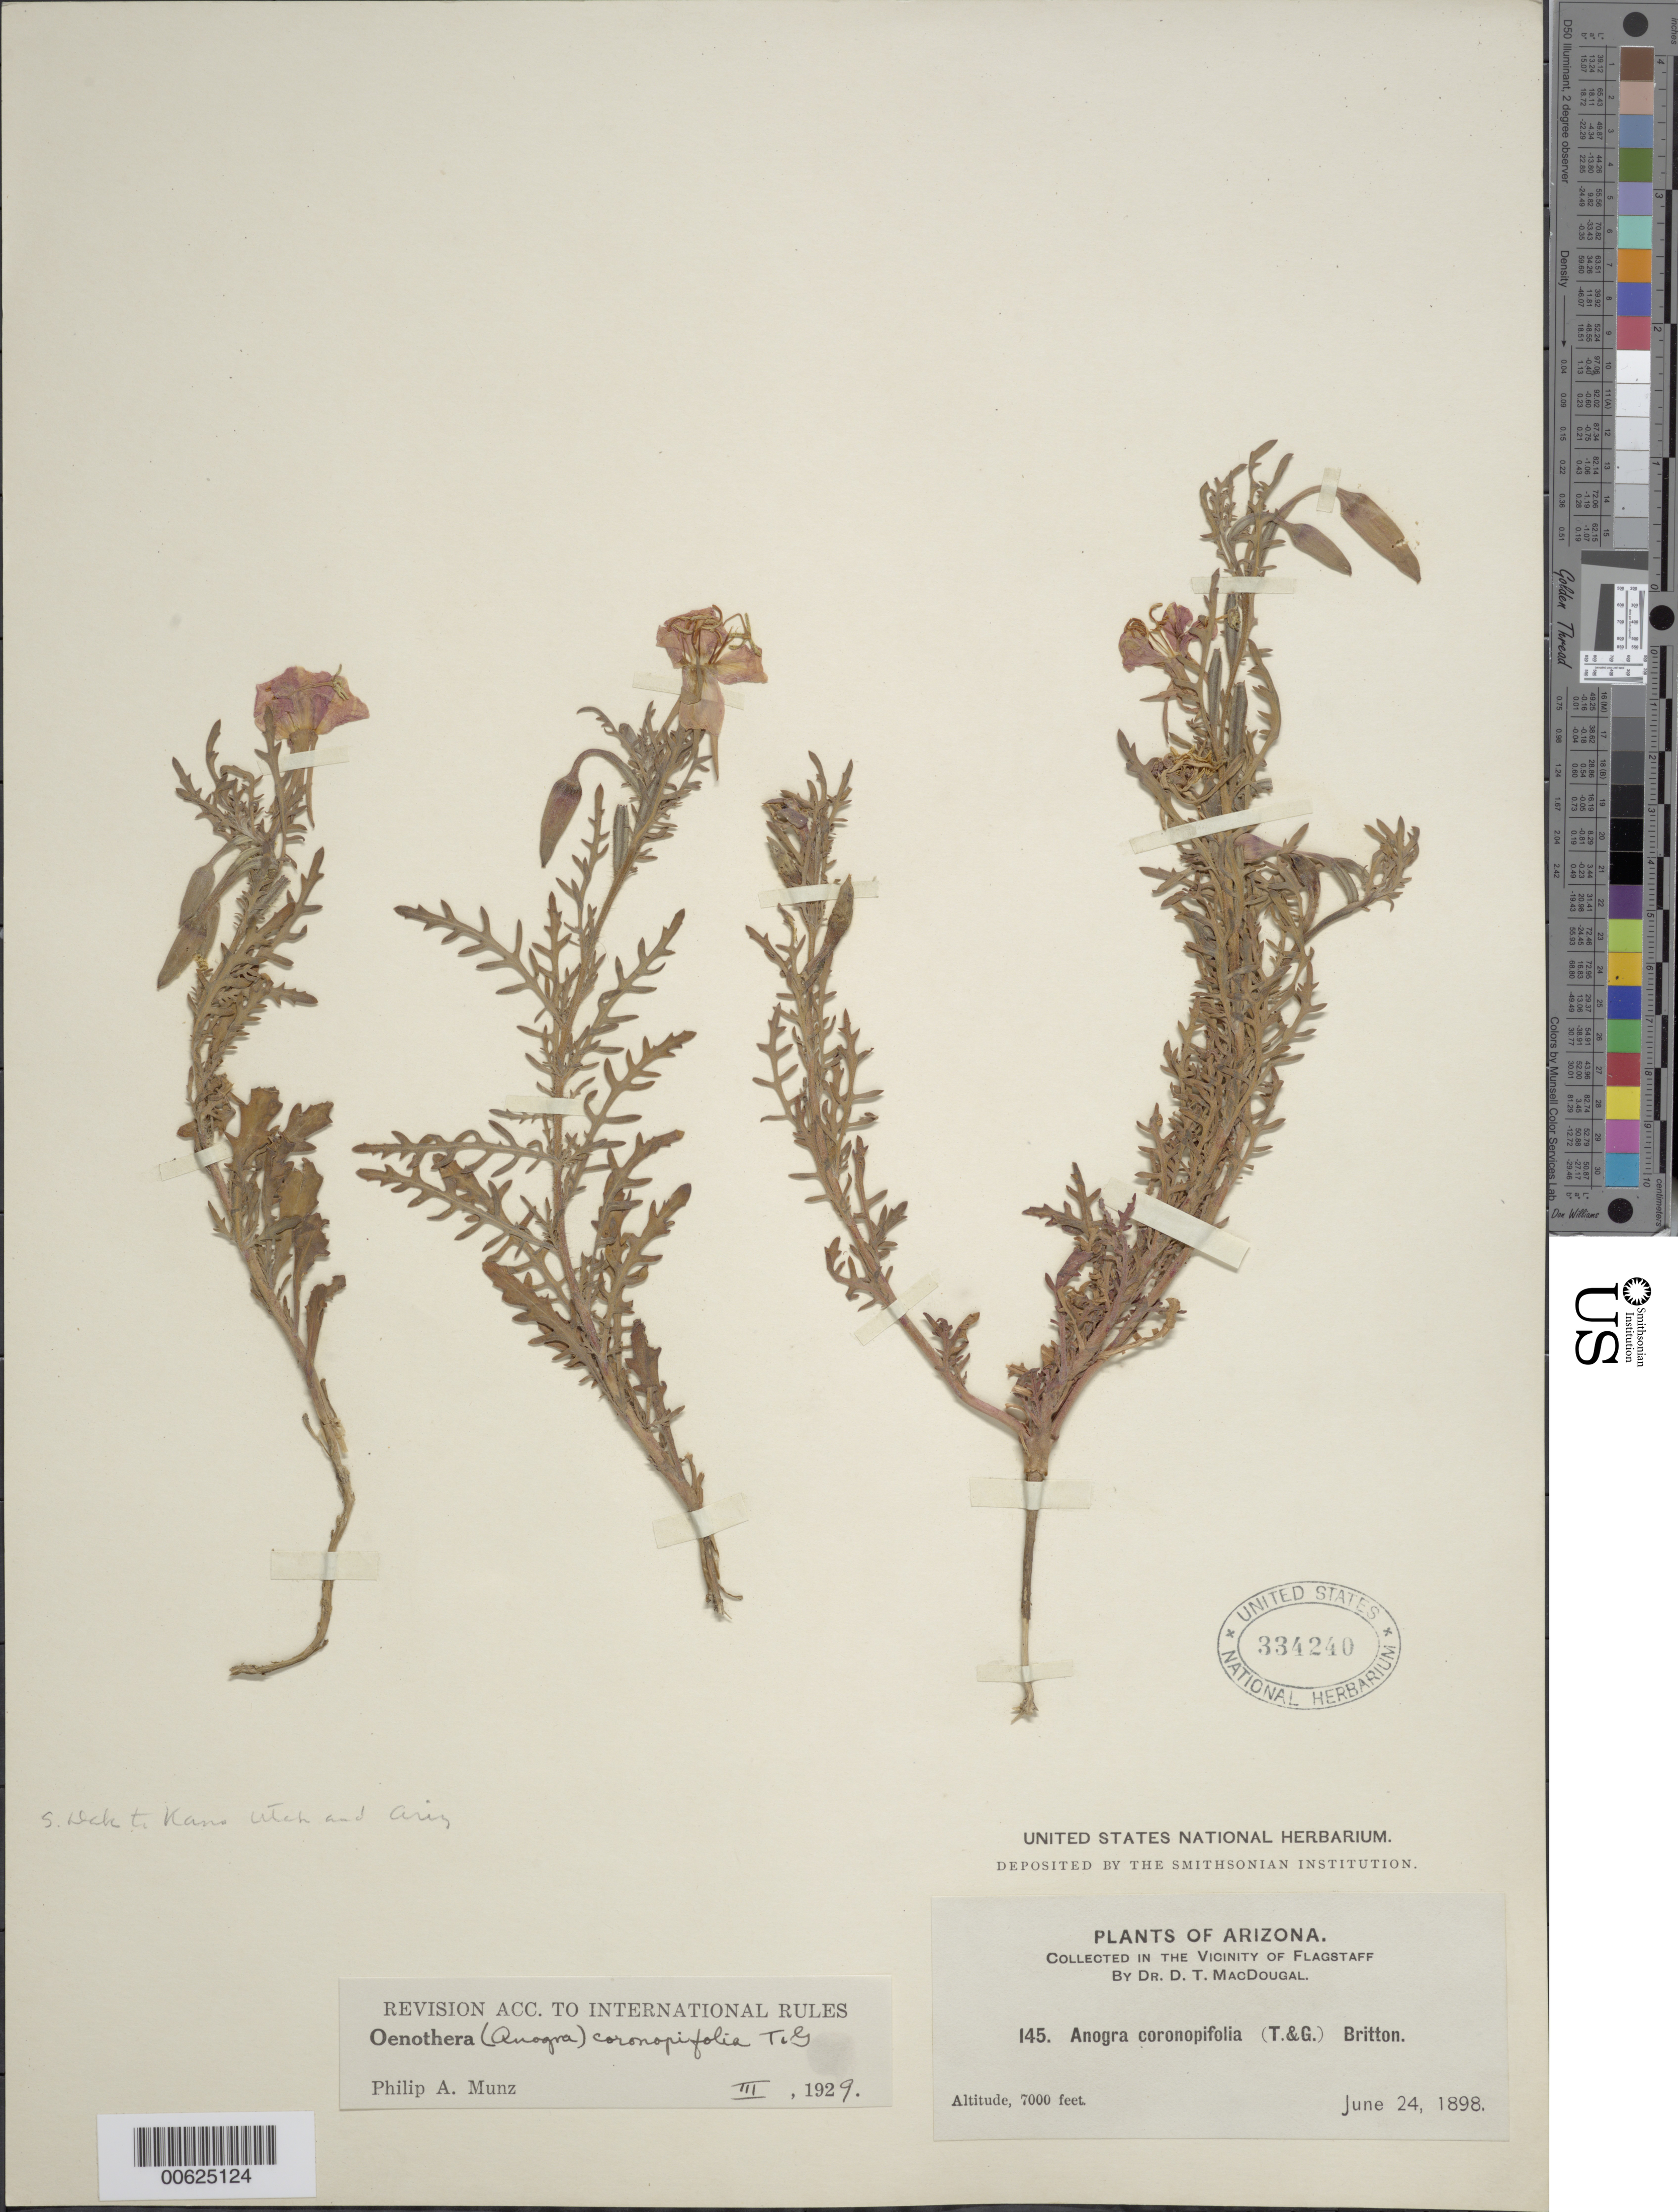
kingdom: Plantae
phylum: Tracheophyta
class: Magnoliopsida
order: Myrtales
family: Onagraceae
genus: Oenothera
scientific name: Oenothera coronopifolia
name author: Torr. & A. Gray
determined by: Munz, Philip A.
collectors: D. T. MacDougal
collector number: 145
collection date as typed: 24 Jun 1898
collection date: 1898-06-24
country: United States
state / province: Arizona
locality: In the area of Flagstaff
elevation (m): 2134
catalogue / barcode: US 334240